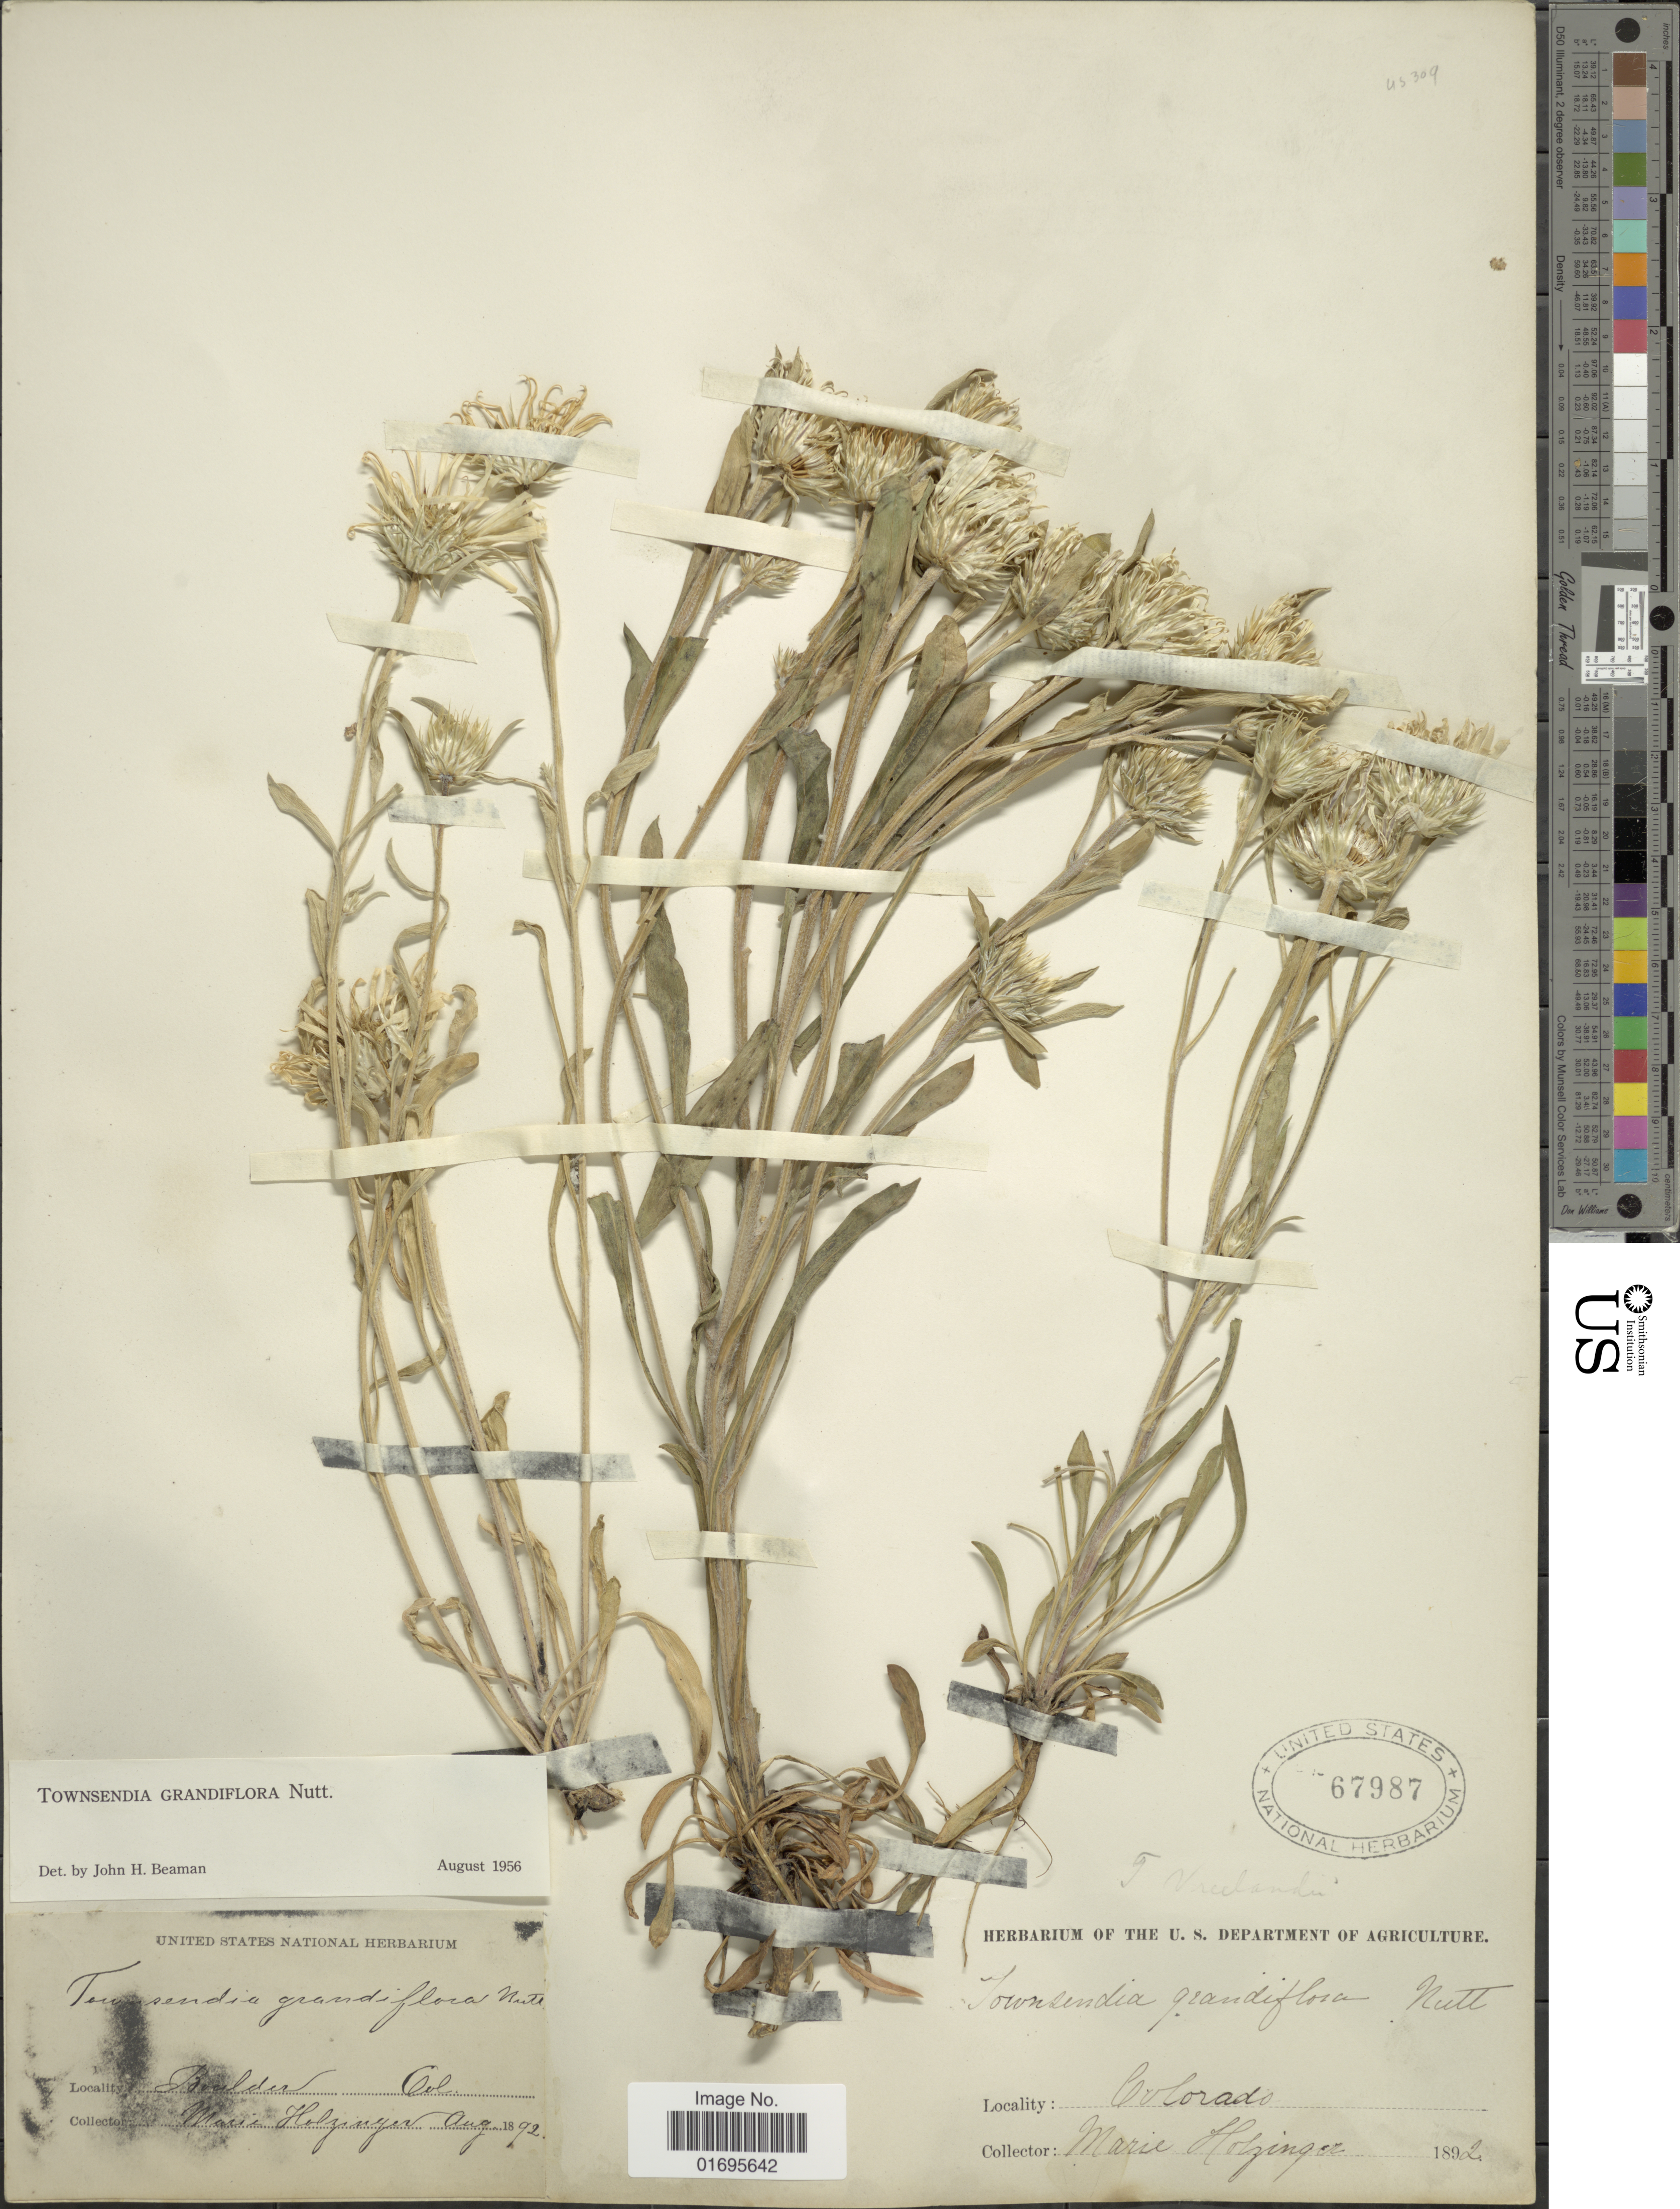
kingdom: Plantae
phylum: Tracheophyta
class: Magnoliopsida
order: Asterales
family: Asteraceae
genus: Townsendia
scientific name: Townsendia grandiflora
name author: Nutt.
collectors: M. Holzinger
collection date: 1892-08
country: United States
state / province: Colorado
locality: Boulder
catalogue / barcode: US 67987